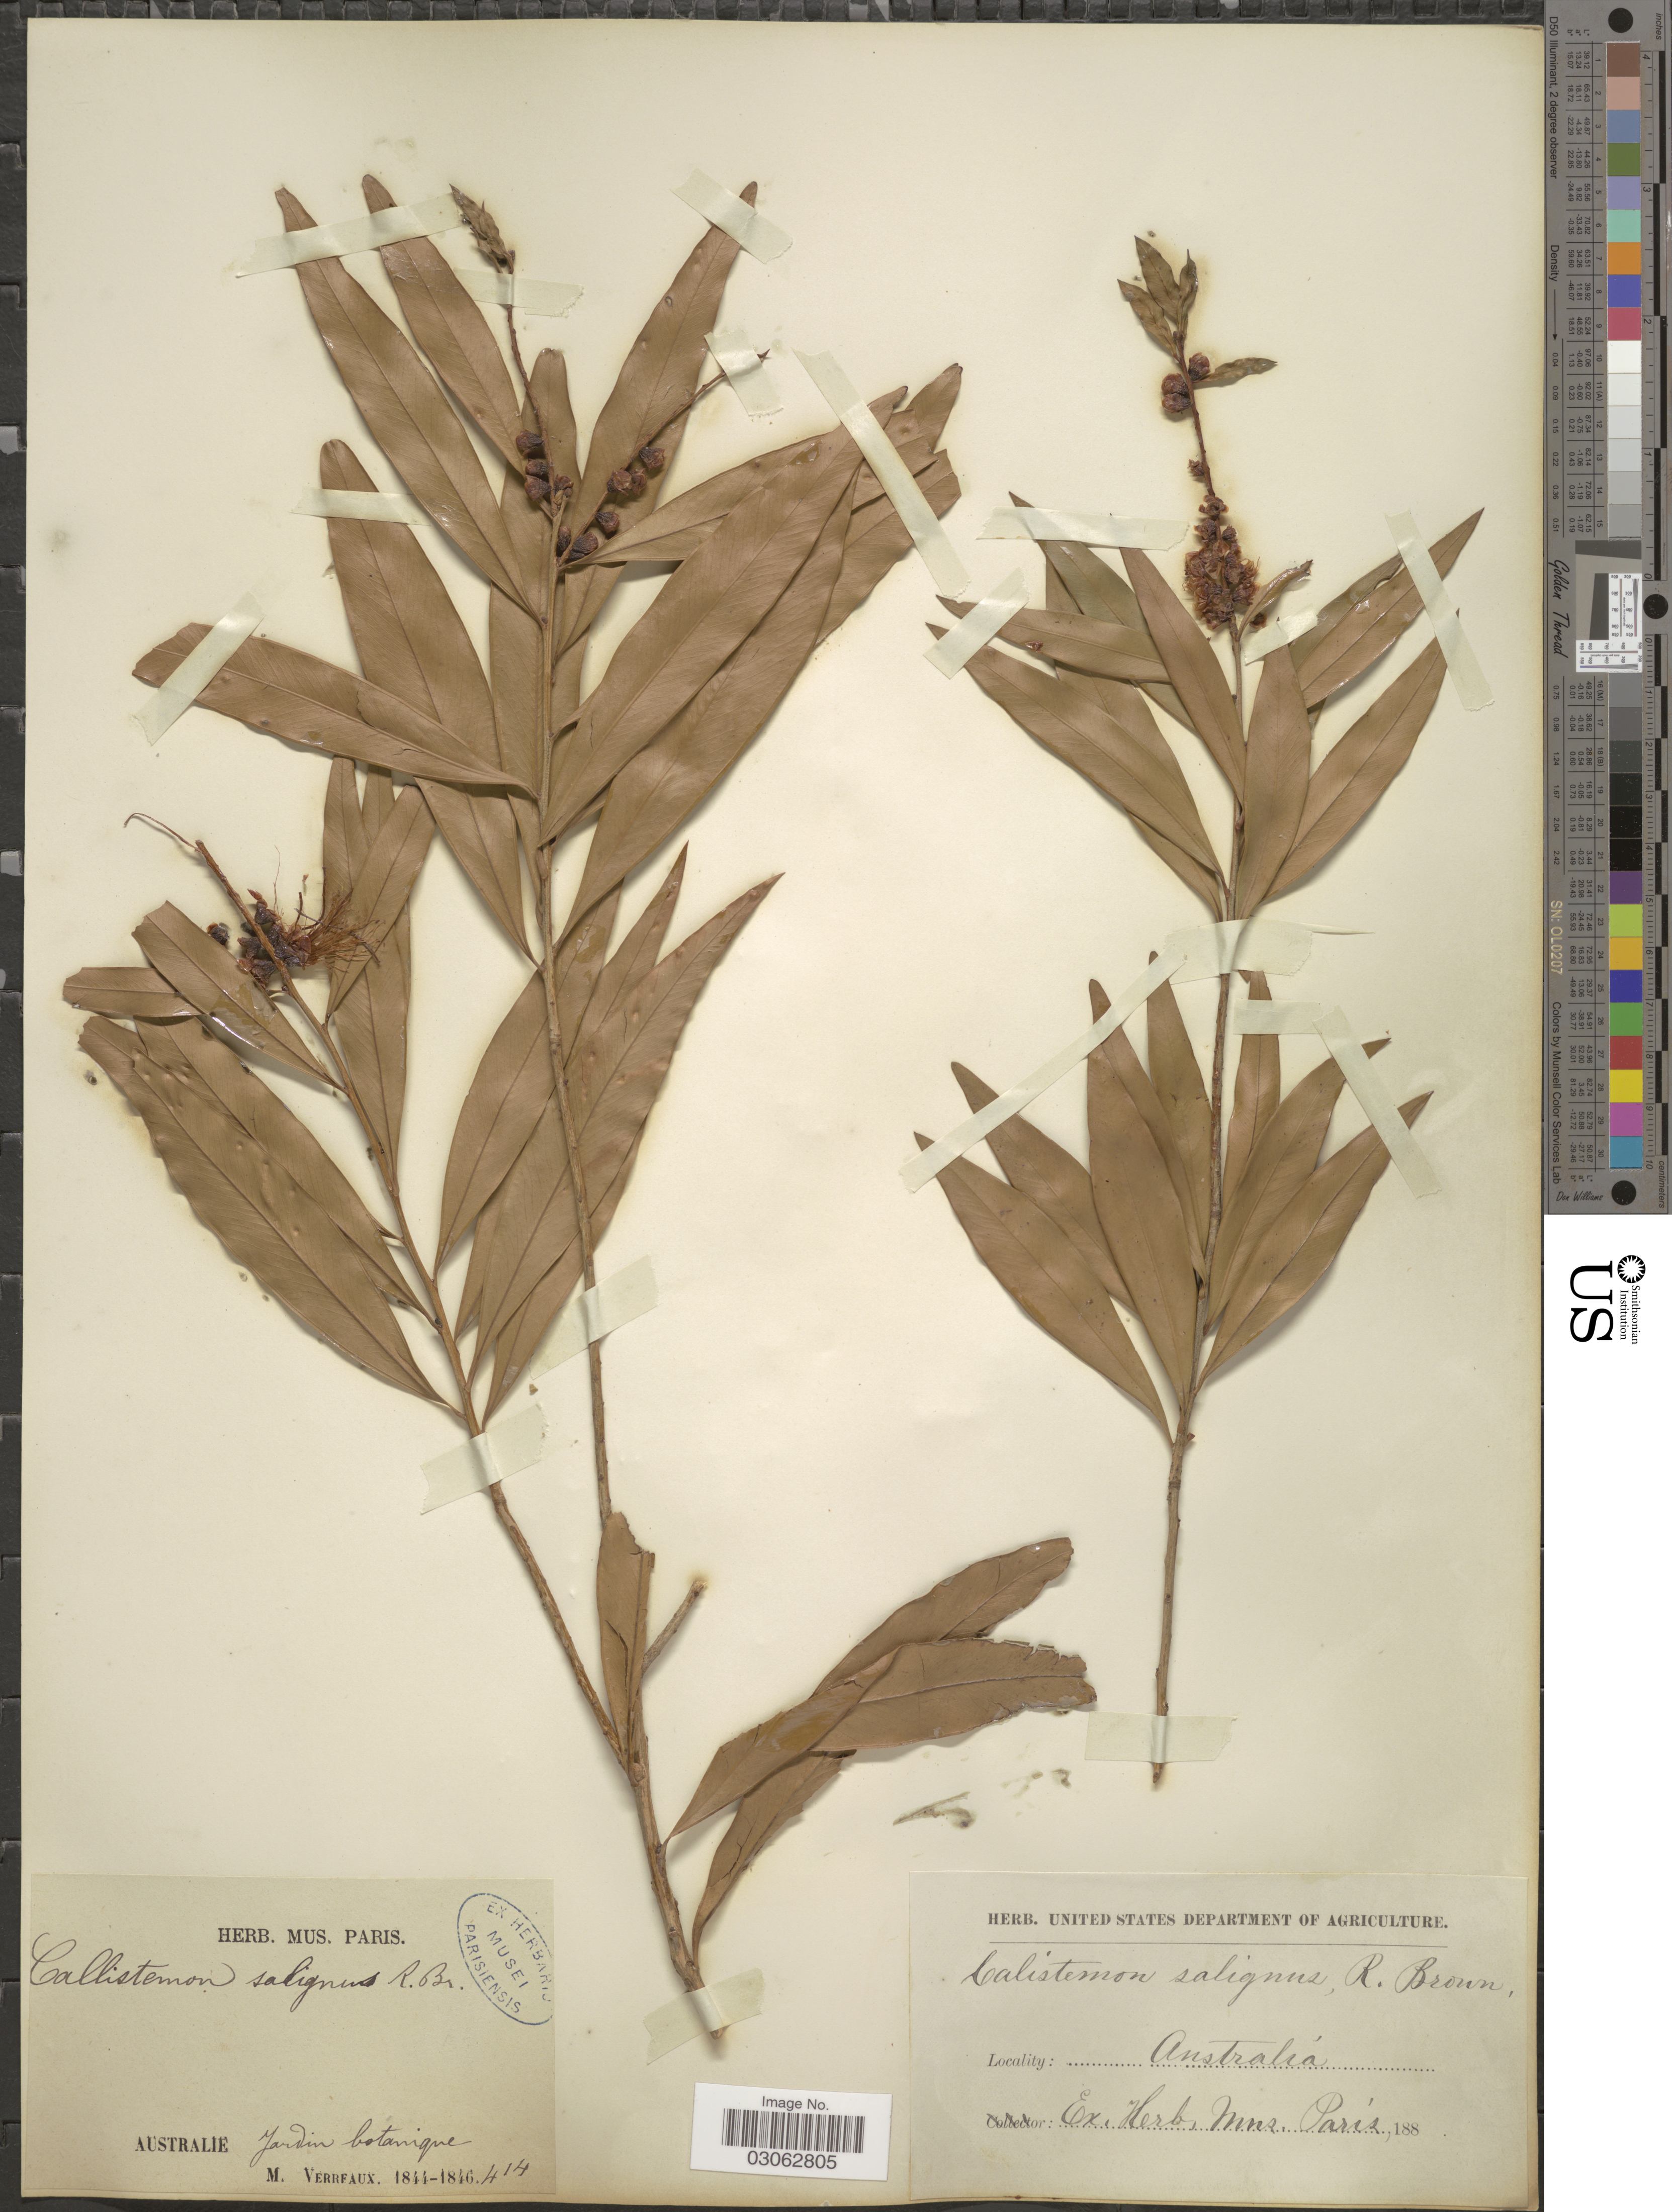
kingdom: Plantae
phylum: Tracheophyta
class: Magnoliopsida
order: Myrtales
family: Myrtaceae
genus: Callistemon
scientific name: Callistemon salignus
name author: (Sm.) Colvill ex Sweet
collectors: M. Verreaux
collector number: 414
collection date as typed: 1846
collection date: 1844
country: Australia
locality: Jardin botanique.